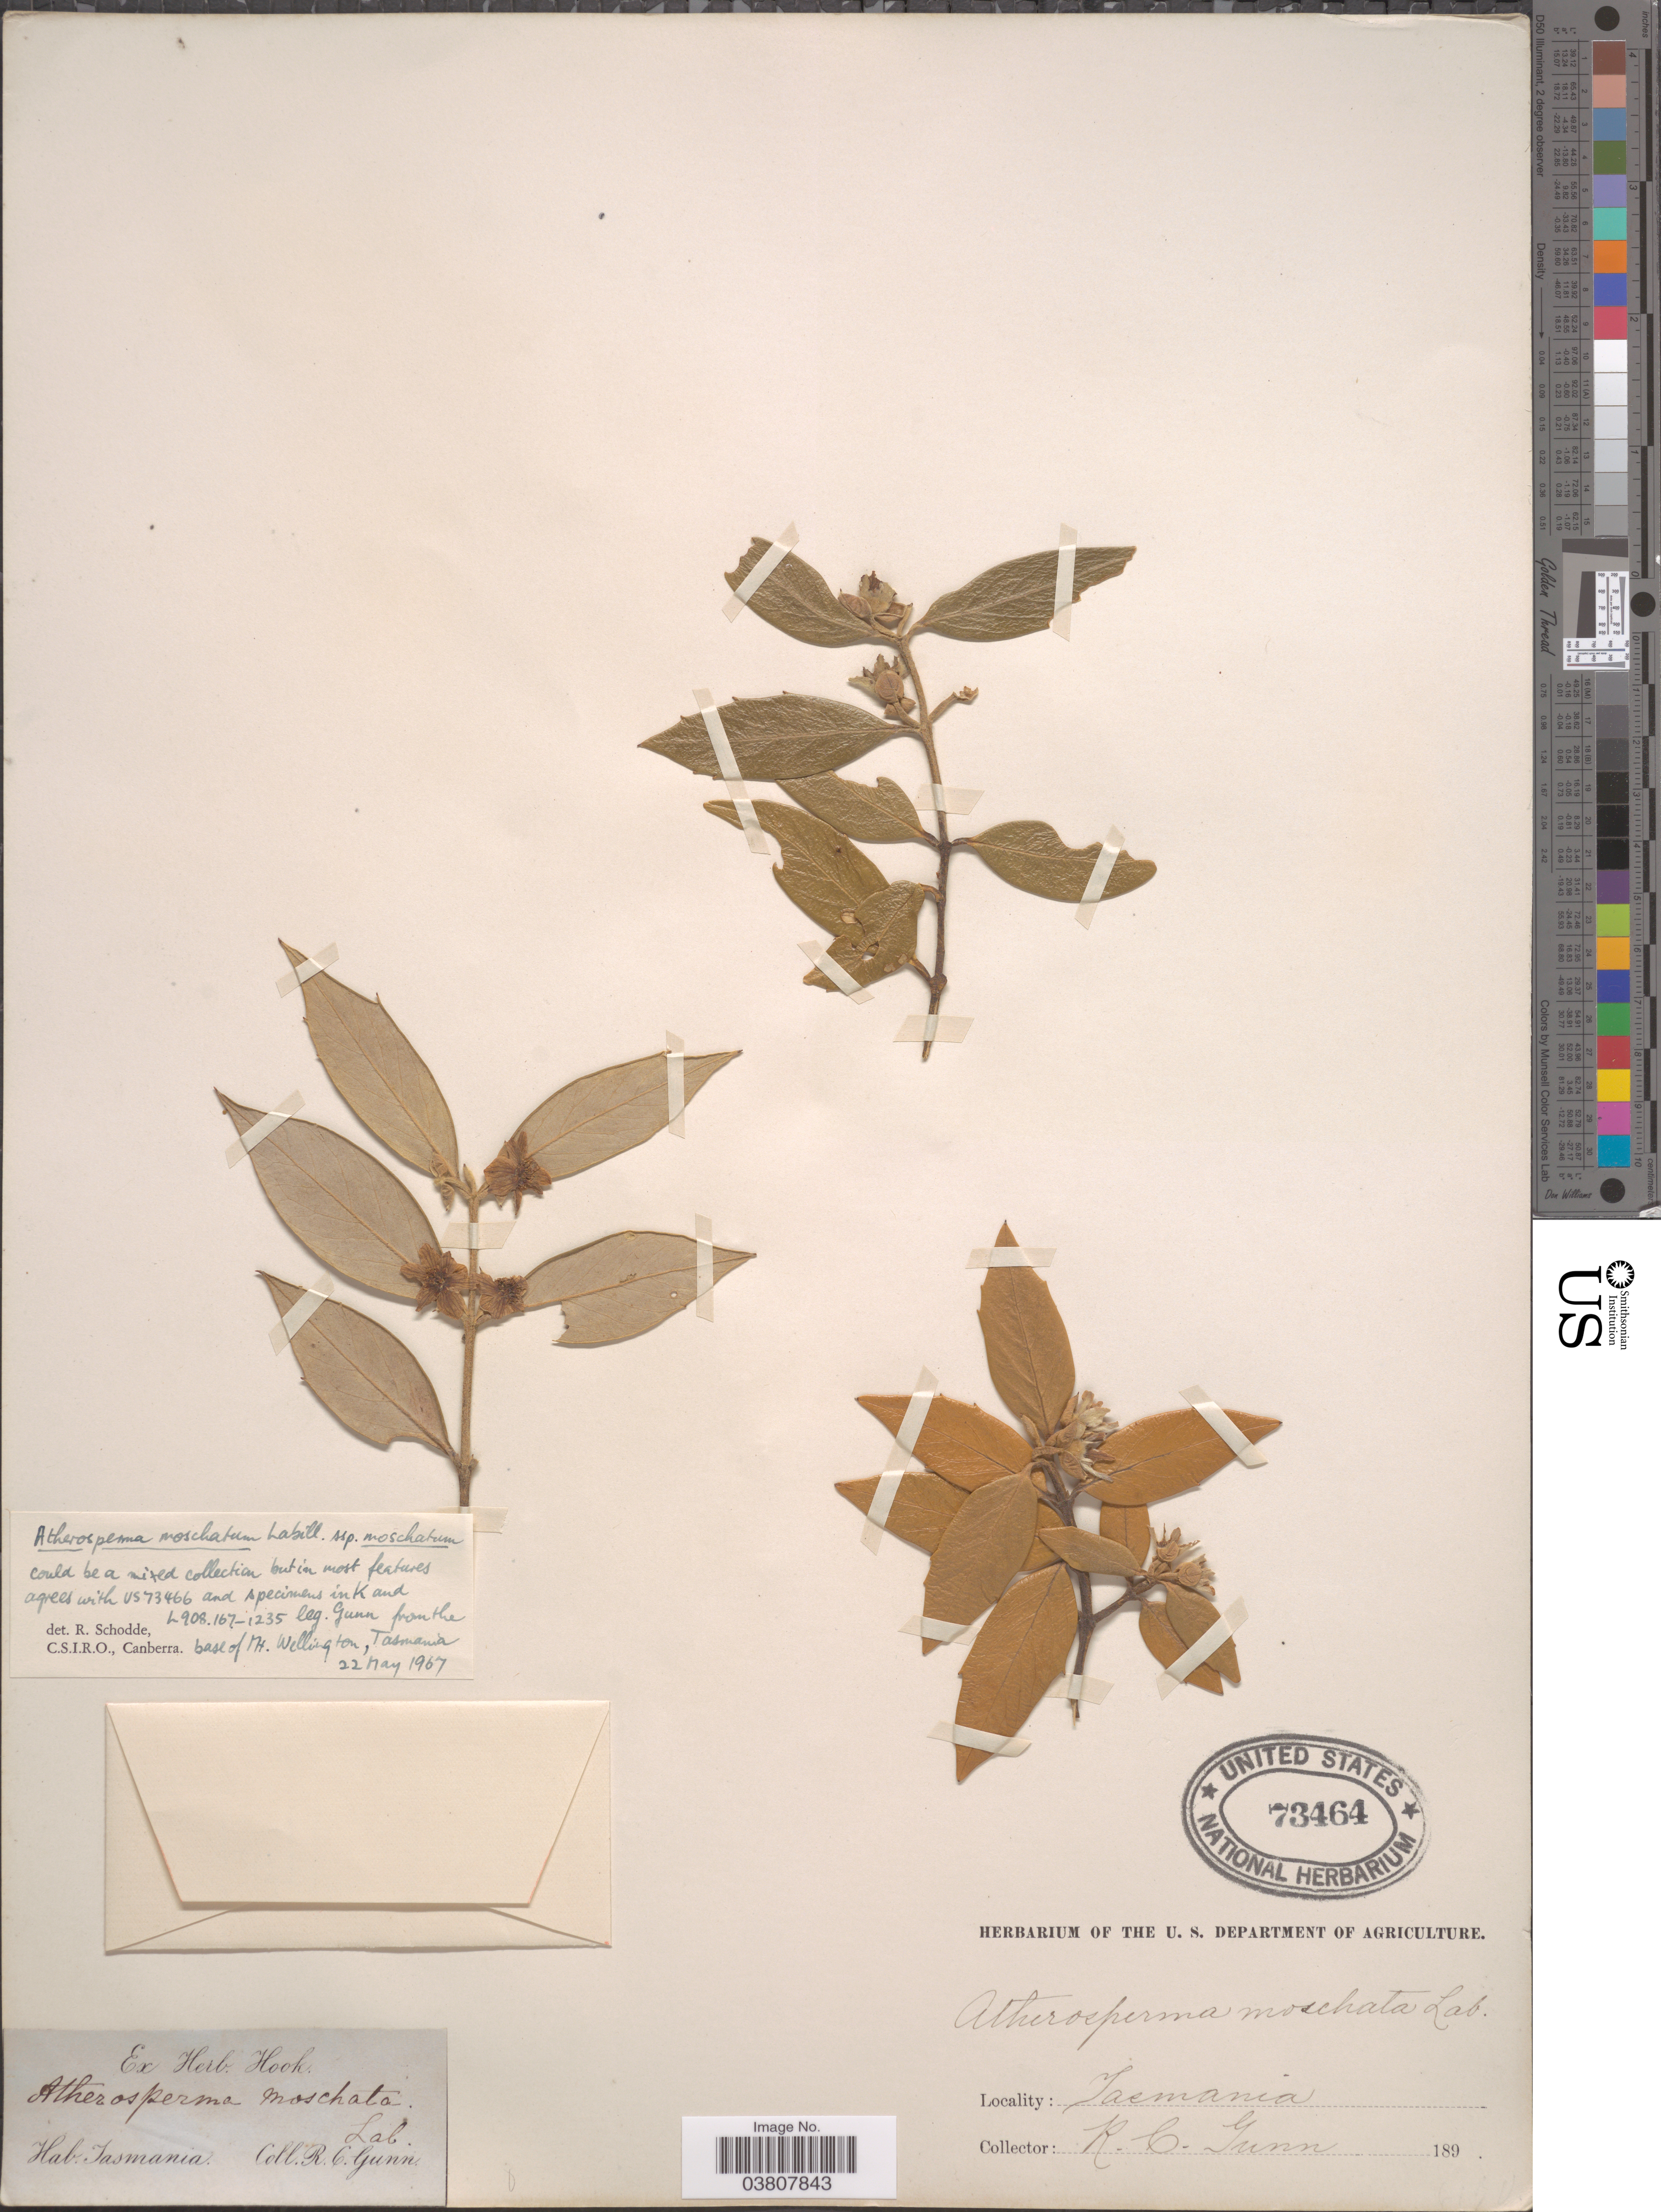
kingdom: Plantae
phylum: Tracheophyta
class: Magnoliopsida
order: Laurales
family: Atherospermataceae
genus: Atherosperma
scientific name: Atherosperma moschatum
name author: Labill.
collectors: R. Gunn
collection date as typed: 189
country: Australia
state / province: Tasmania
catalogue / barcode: US 73464